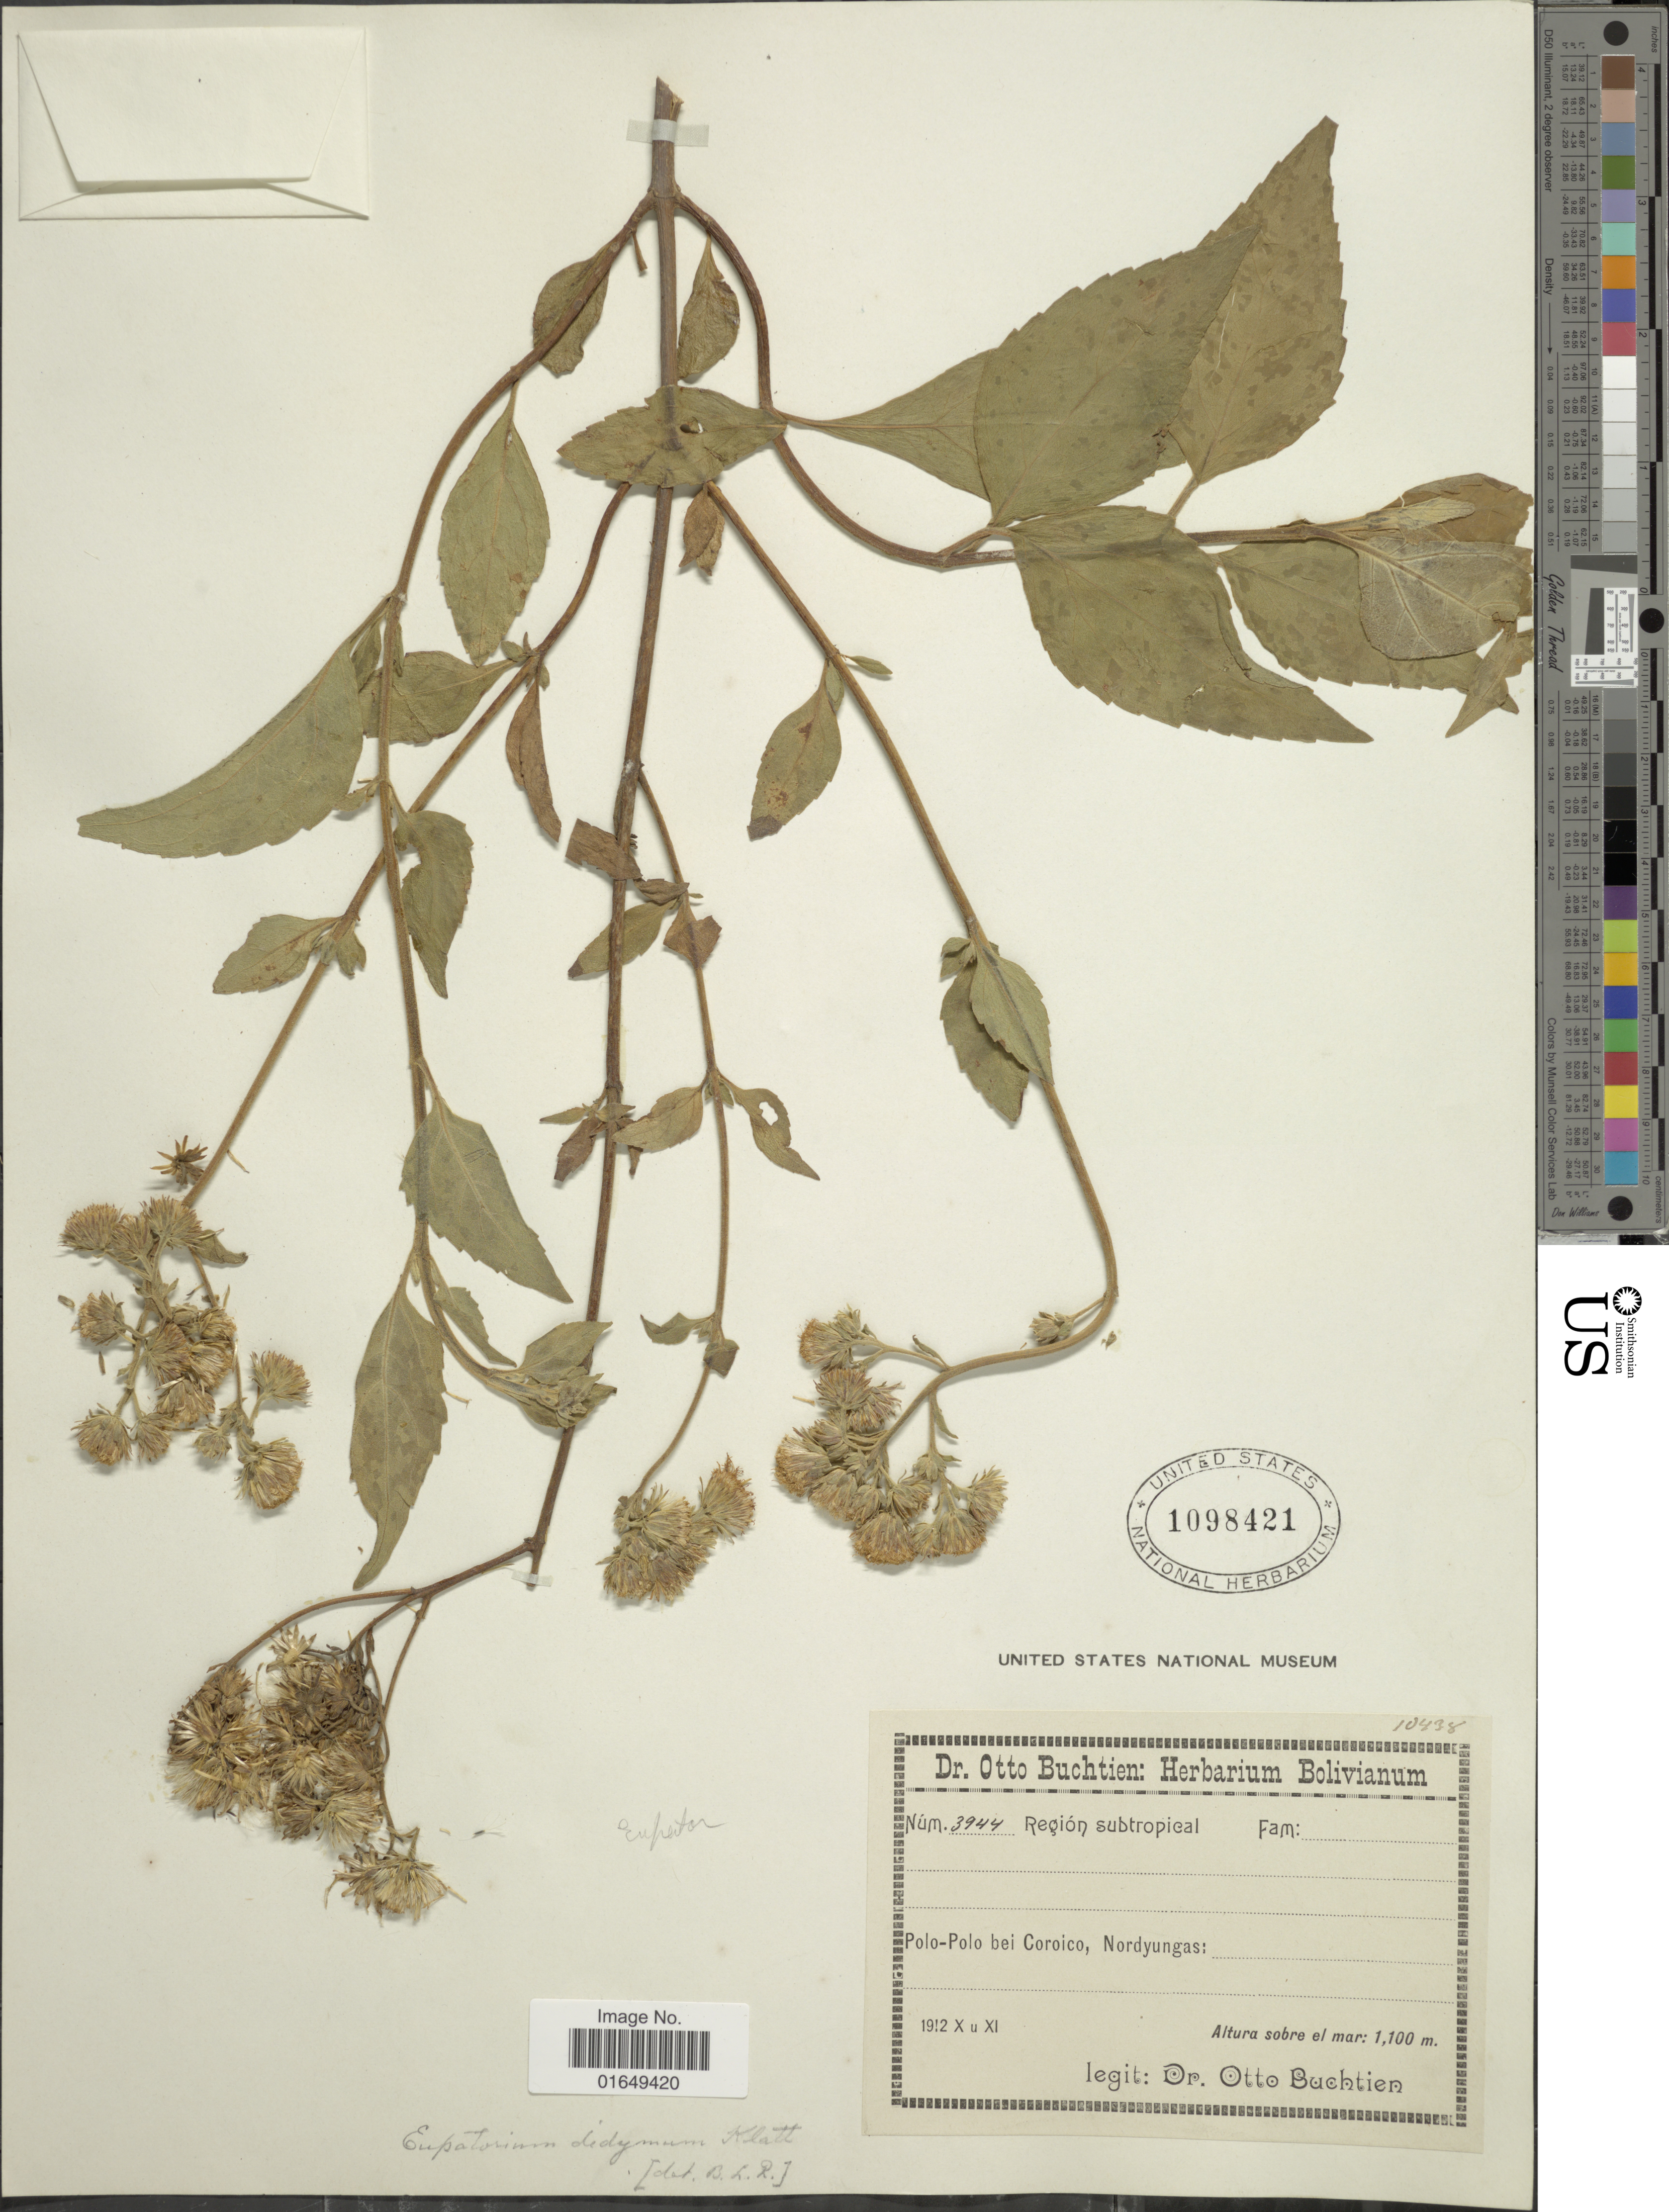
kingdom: Plantae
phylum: Tracheophyta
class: Magnoliopsida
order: Asterales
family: Asteraceae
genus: Heterocondylus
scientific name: Heterocondylus didymum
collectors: O. Buchtien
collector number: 3944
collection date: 1912-10/1912-11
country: Bolivia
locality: Región subtropical. Polo-Polo bei Coroico, Nordyungas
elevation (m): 1100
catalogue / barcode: US 1098421